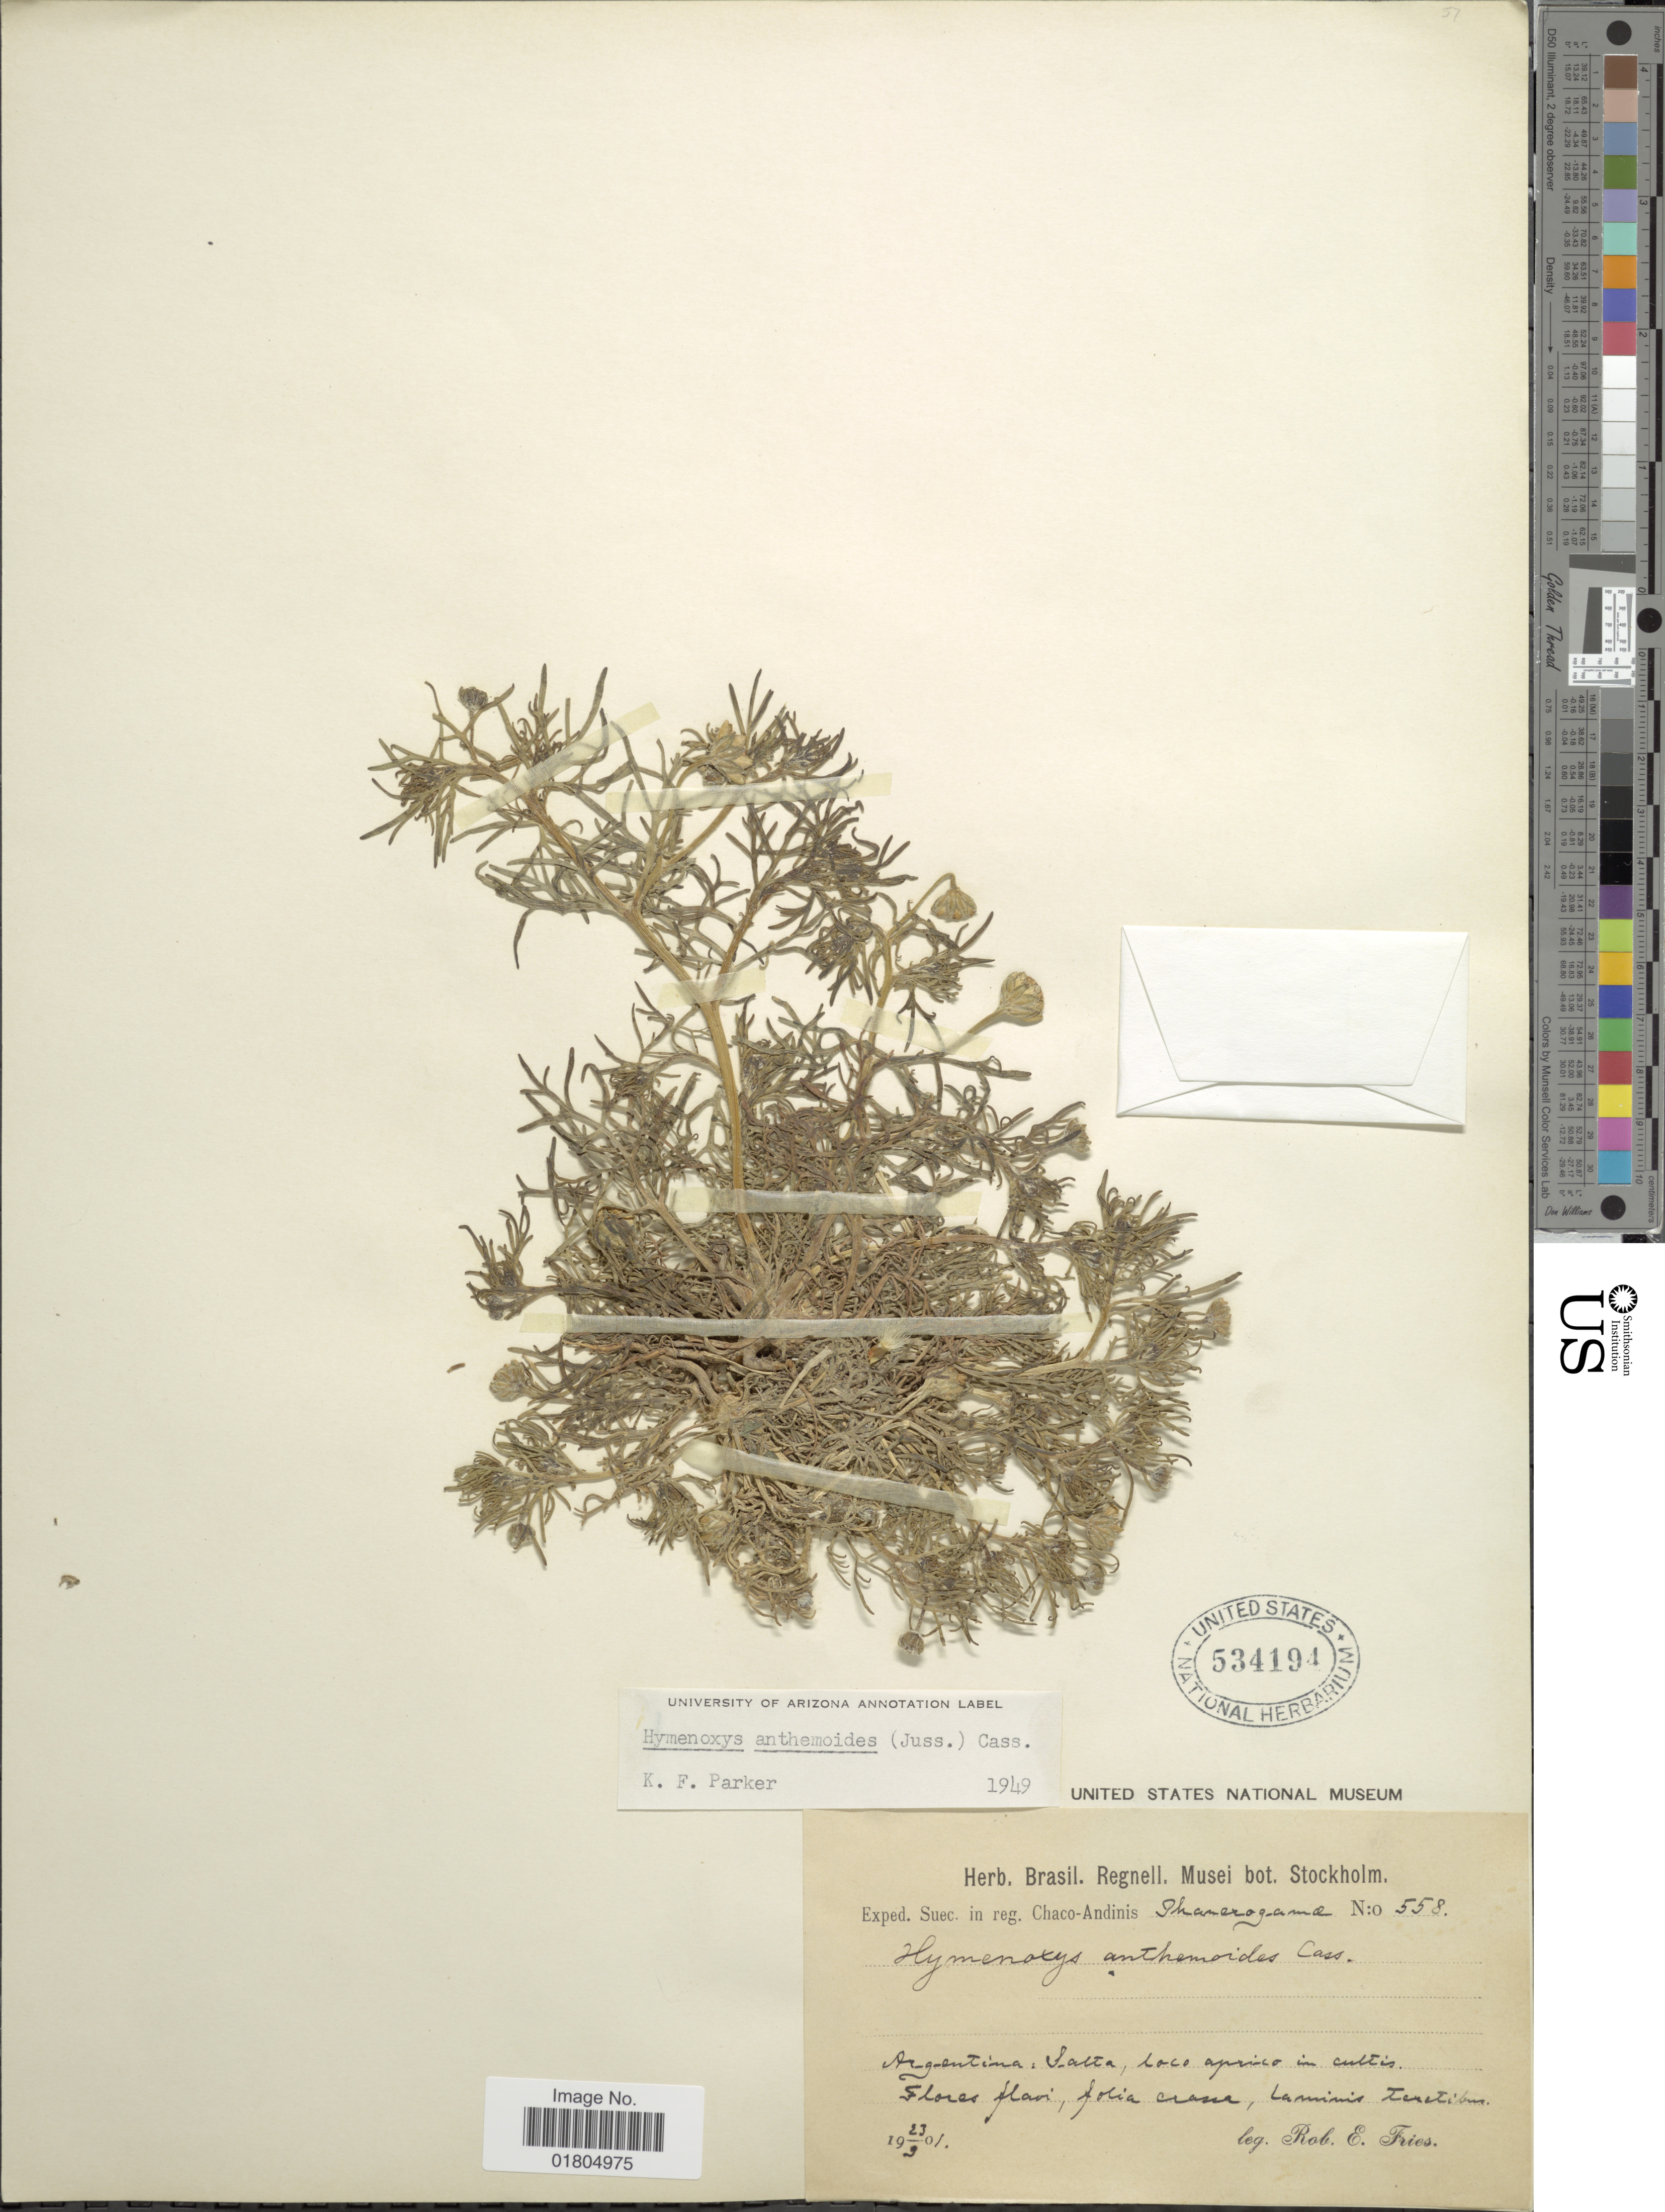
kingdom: Plantae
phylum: Tracheophyta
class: Magnoliopsida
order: Asterales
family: Asteraceae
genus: Hymenoxys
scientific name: Hymenoxys anthemoides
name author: (Juss.) Cass. ex DC.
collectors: R. E. Fries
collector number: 558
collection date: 1901-09-23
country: Argentina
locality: Argentina: Salta.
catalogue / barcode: US 534194